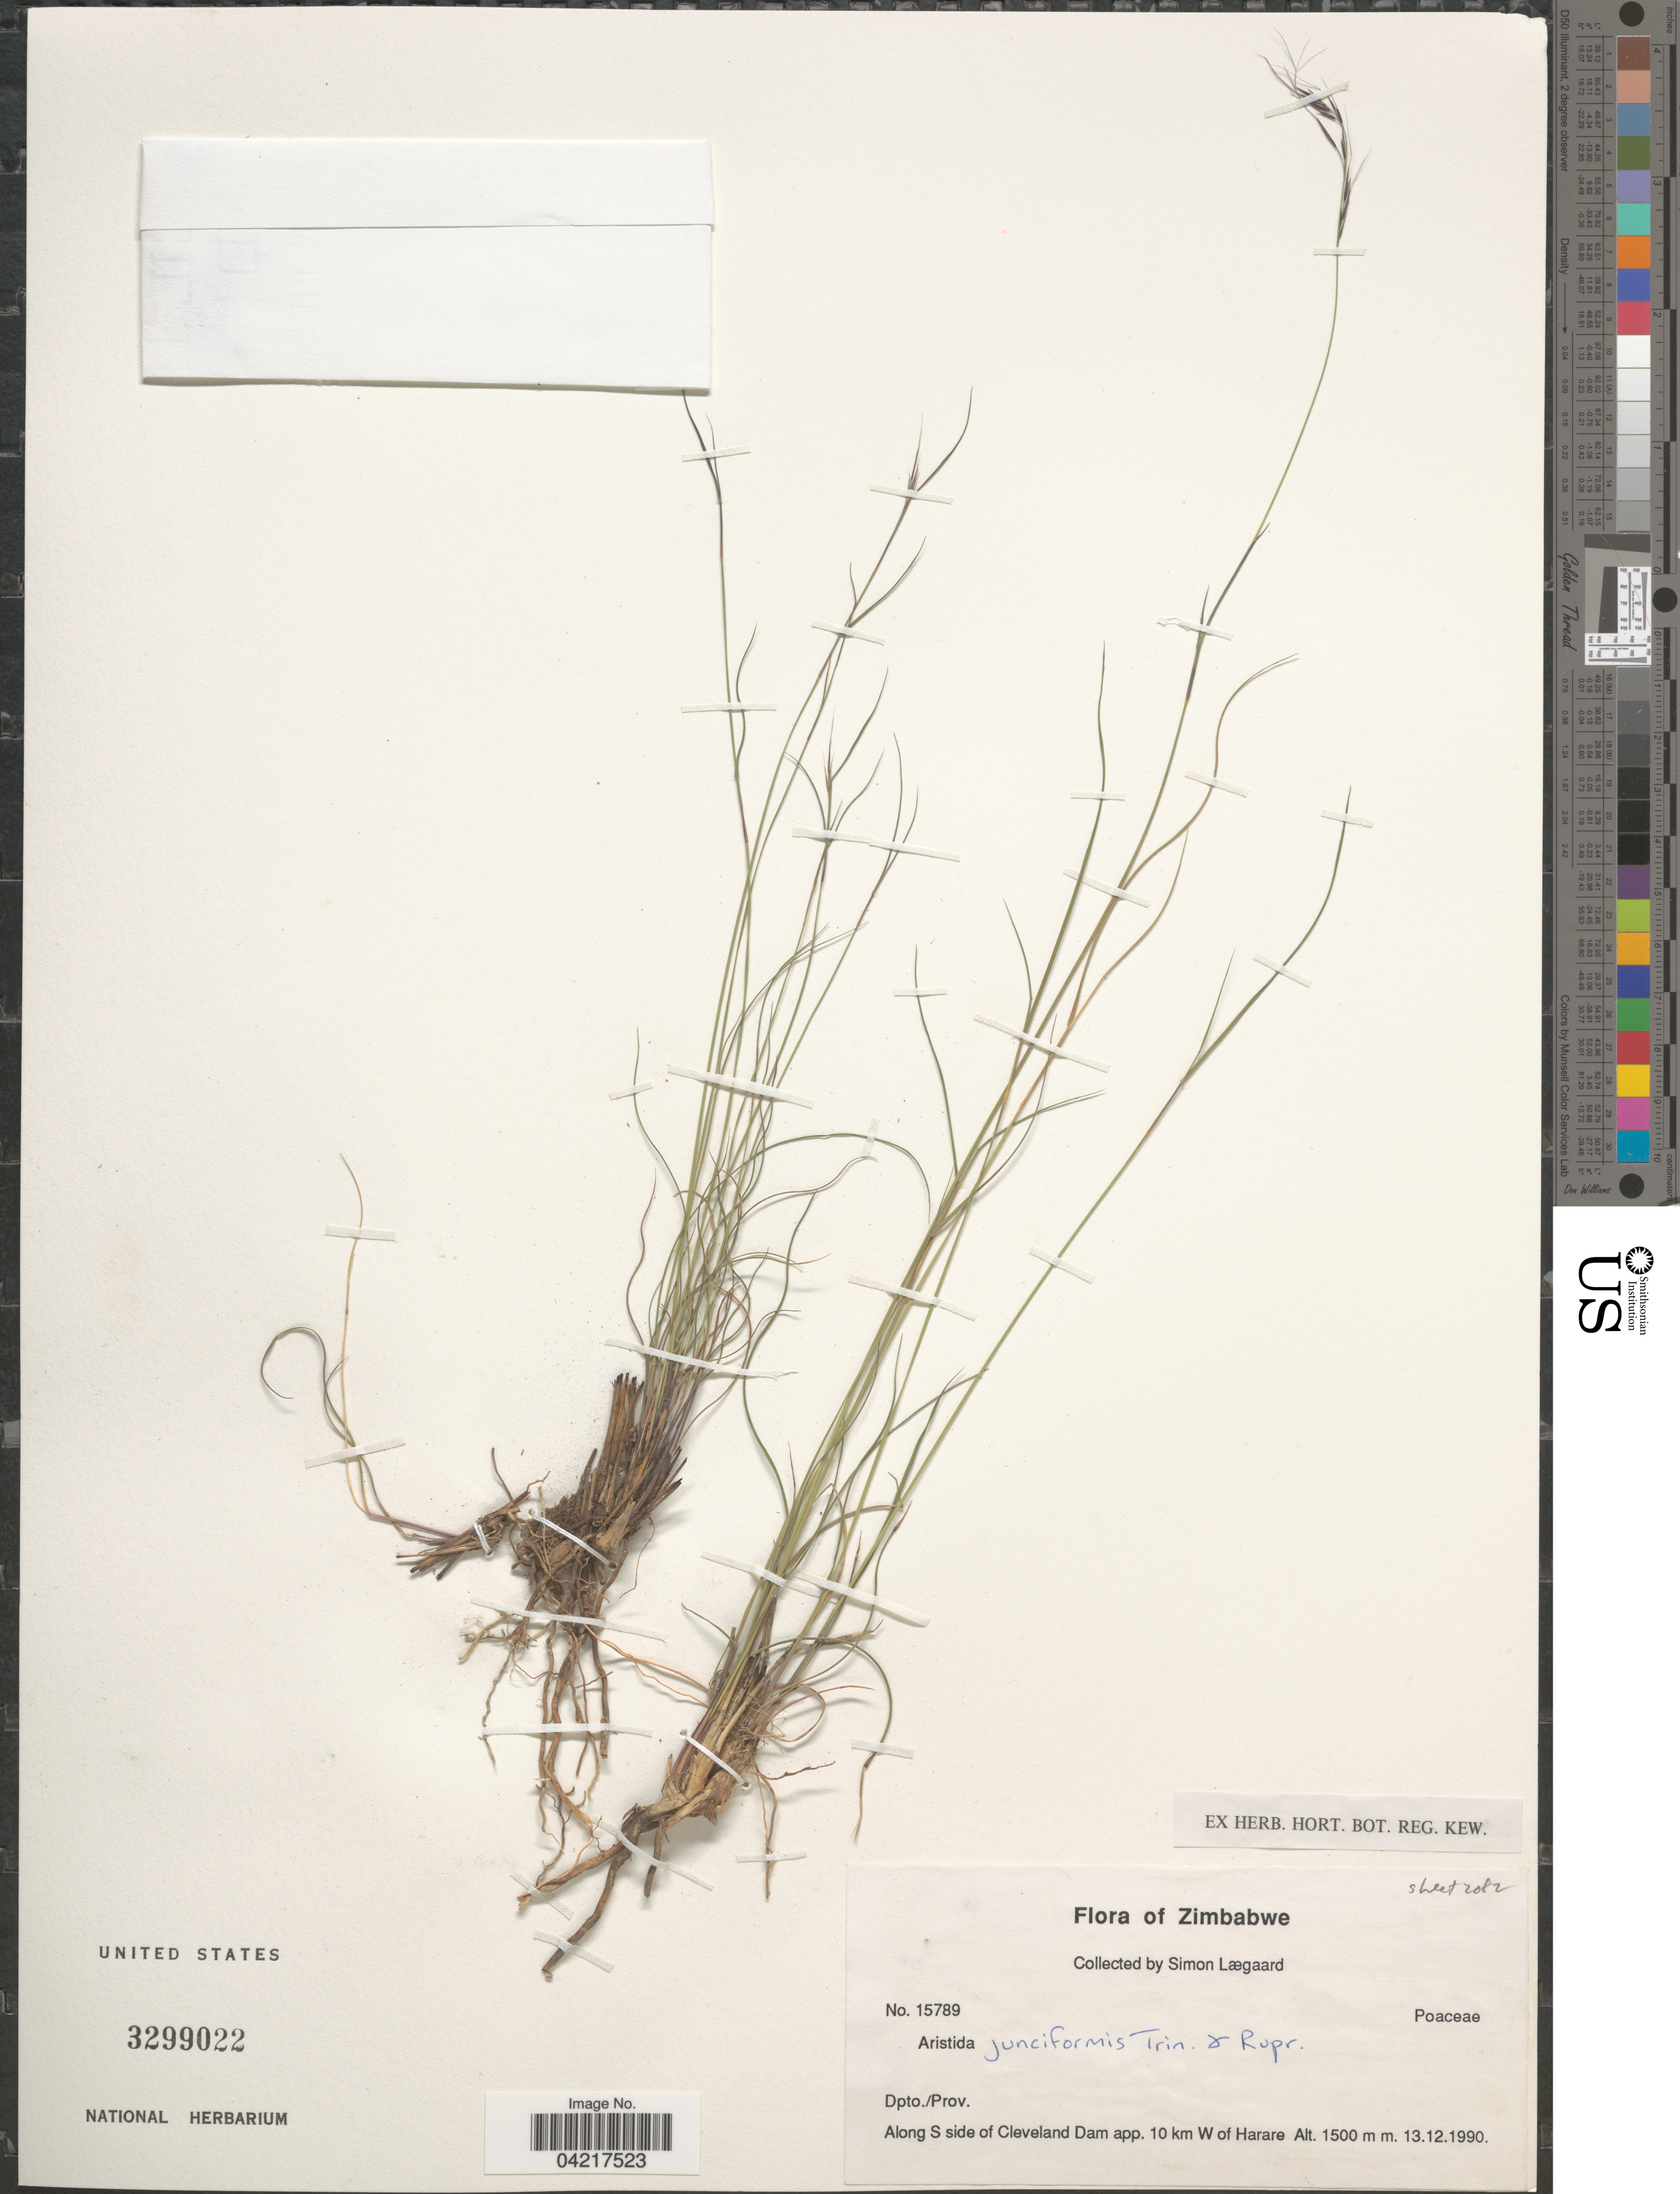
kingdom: Plantae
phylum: Tracheophyta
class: Liliopsida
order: Poales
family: Poaceae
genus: Aristida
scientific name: Aristida junciformis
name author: Trin. & Rupr.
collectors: S. Lægaard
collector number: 15789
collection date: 1990-12-13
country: Zimbabwe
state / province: Harare (city)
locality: Dpto./Prov. Along S side of Cleveland Dam app. 10 km W of Harare.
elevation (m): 1500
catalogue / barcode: US 3299022